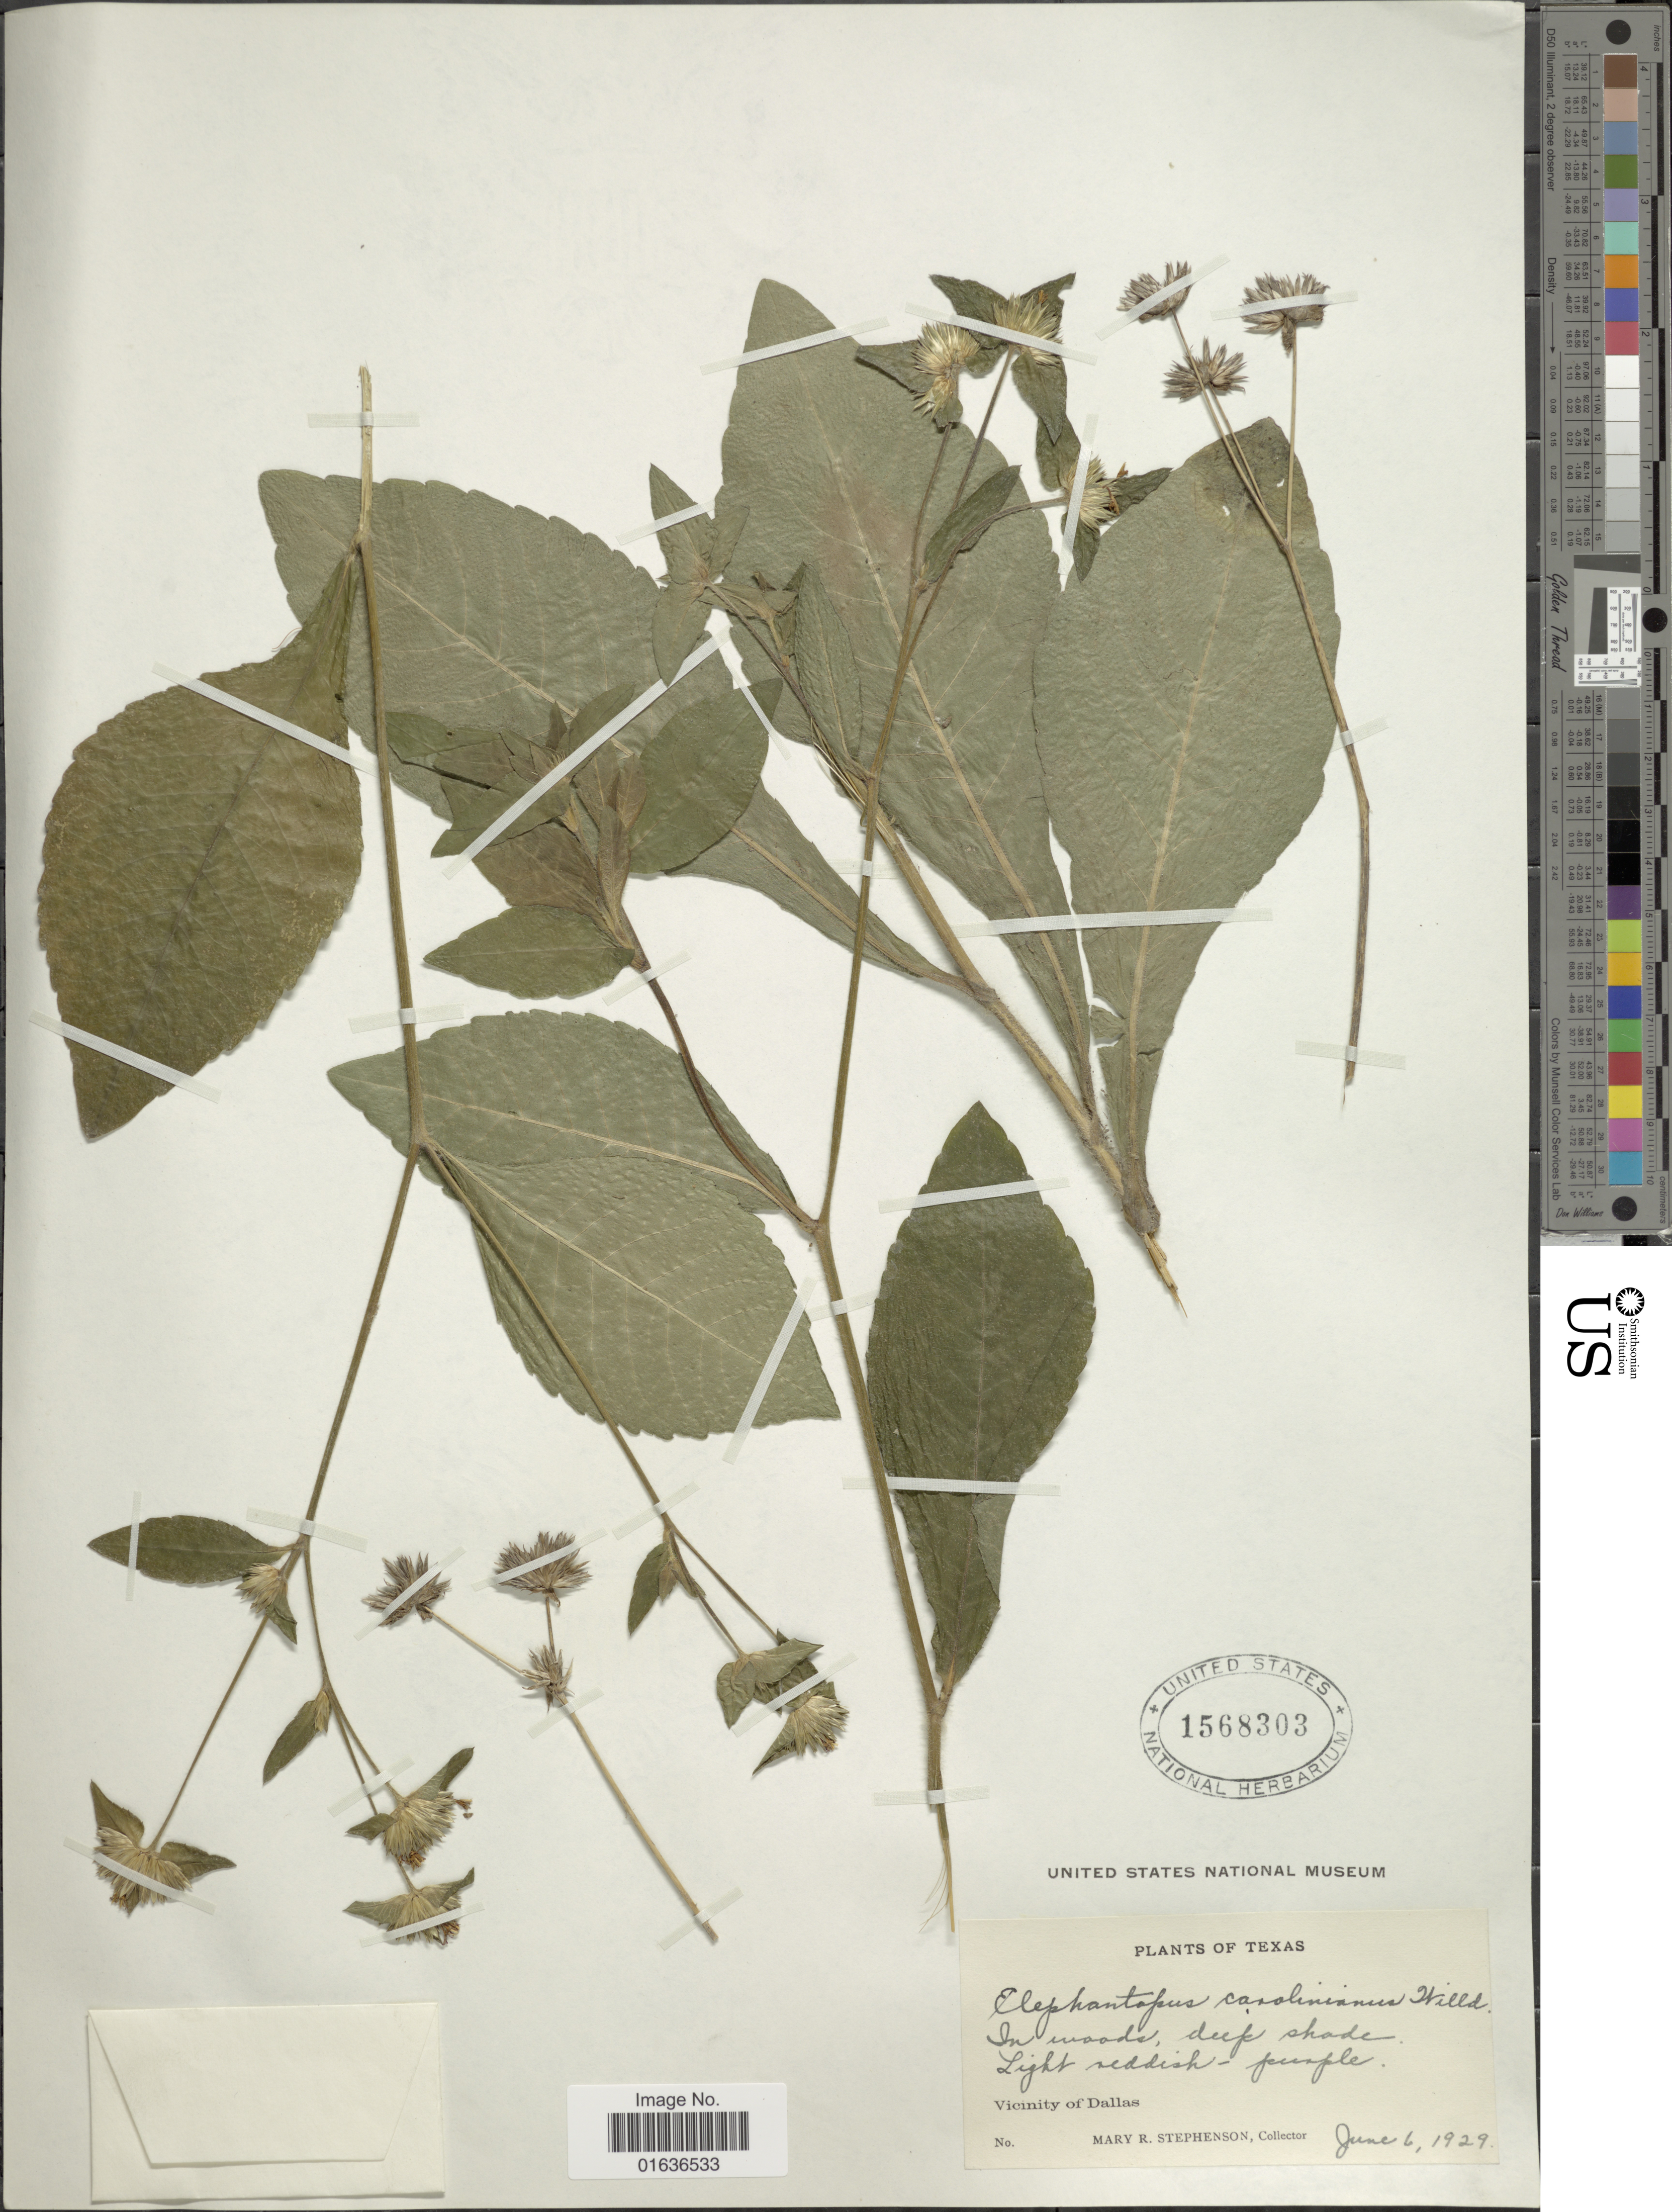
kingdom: Plantae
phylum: Tracheophyta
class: Magnoliopsida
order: Asterales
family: Asteraceae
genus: Elephantopus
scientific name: Elephantopus carolinianus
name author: Raeusch.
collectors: M. Stephenson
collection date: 1929-06-06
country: United States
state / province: Texas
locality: Vicinity of Dallas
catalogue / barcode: US 1568303